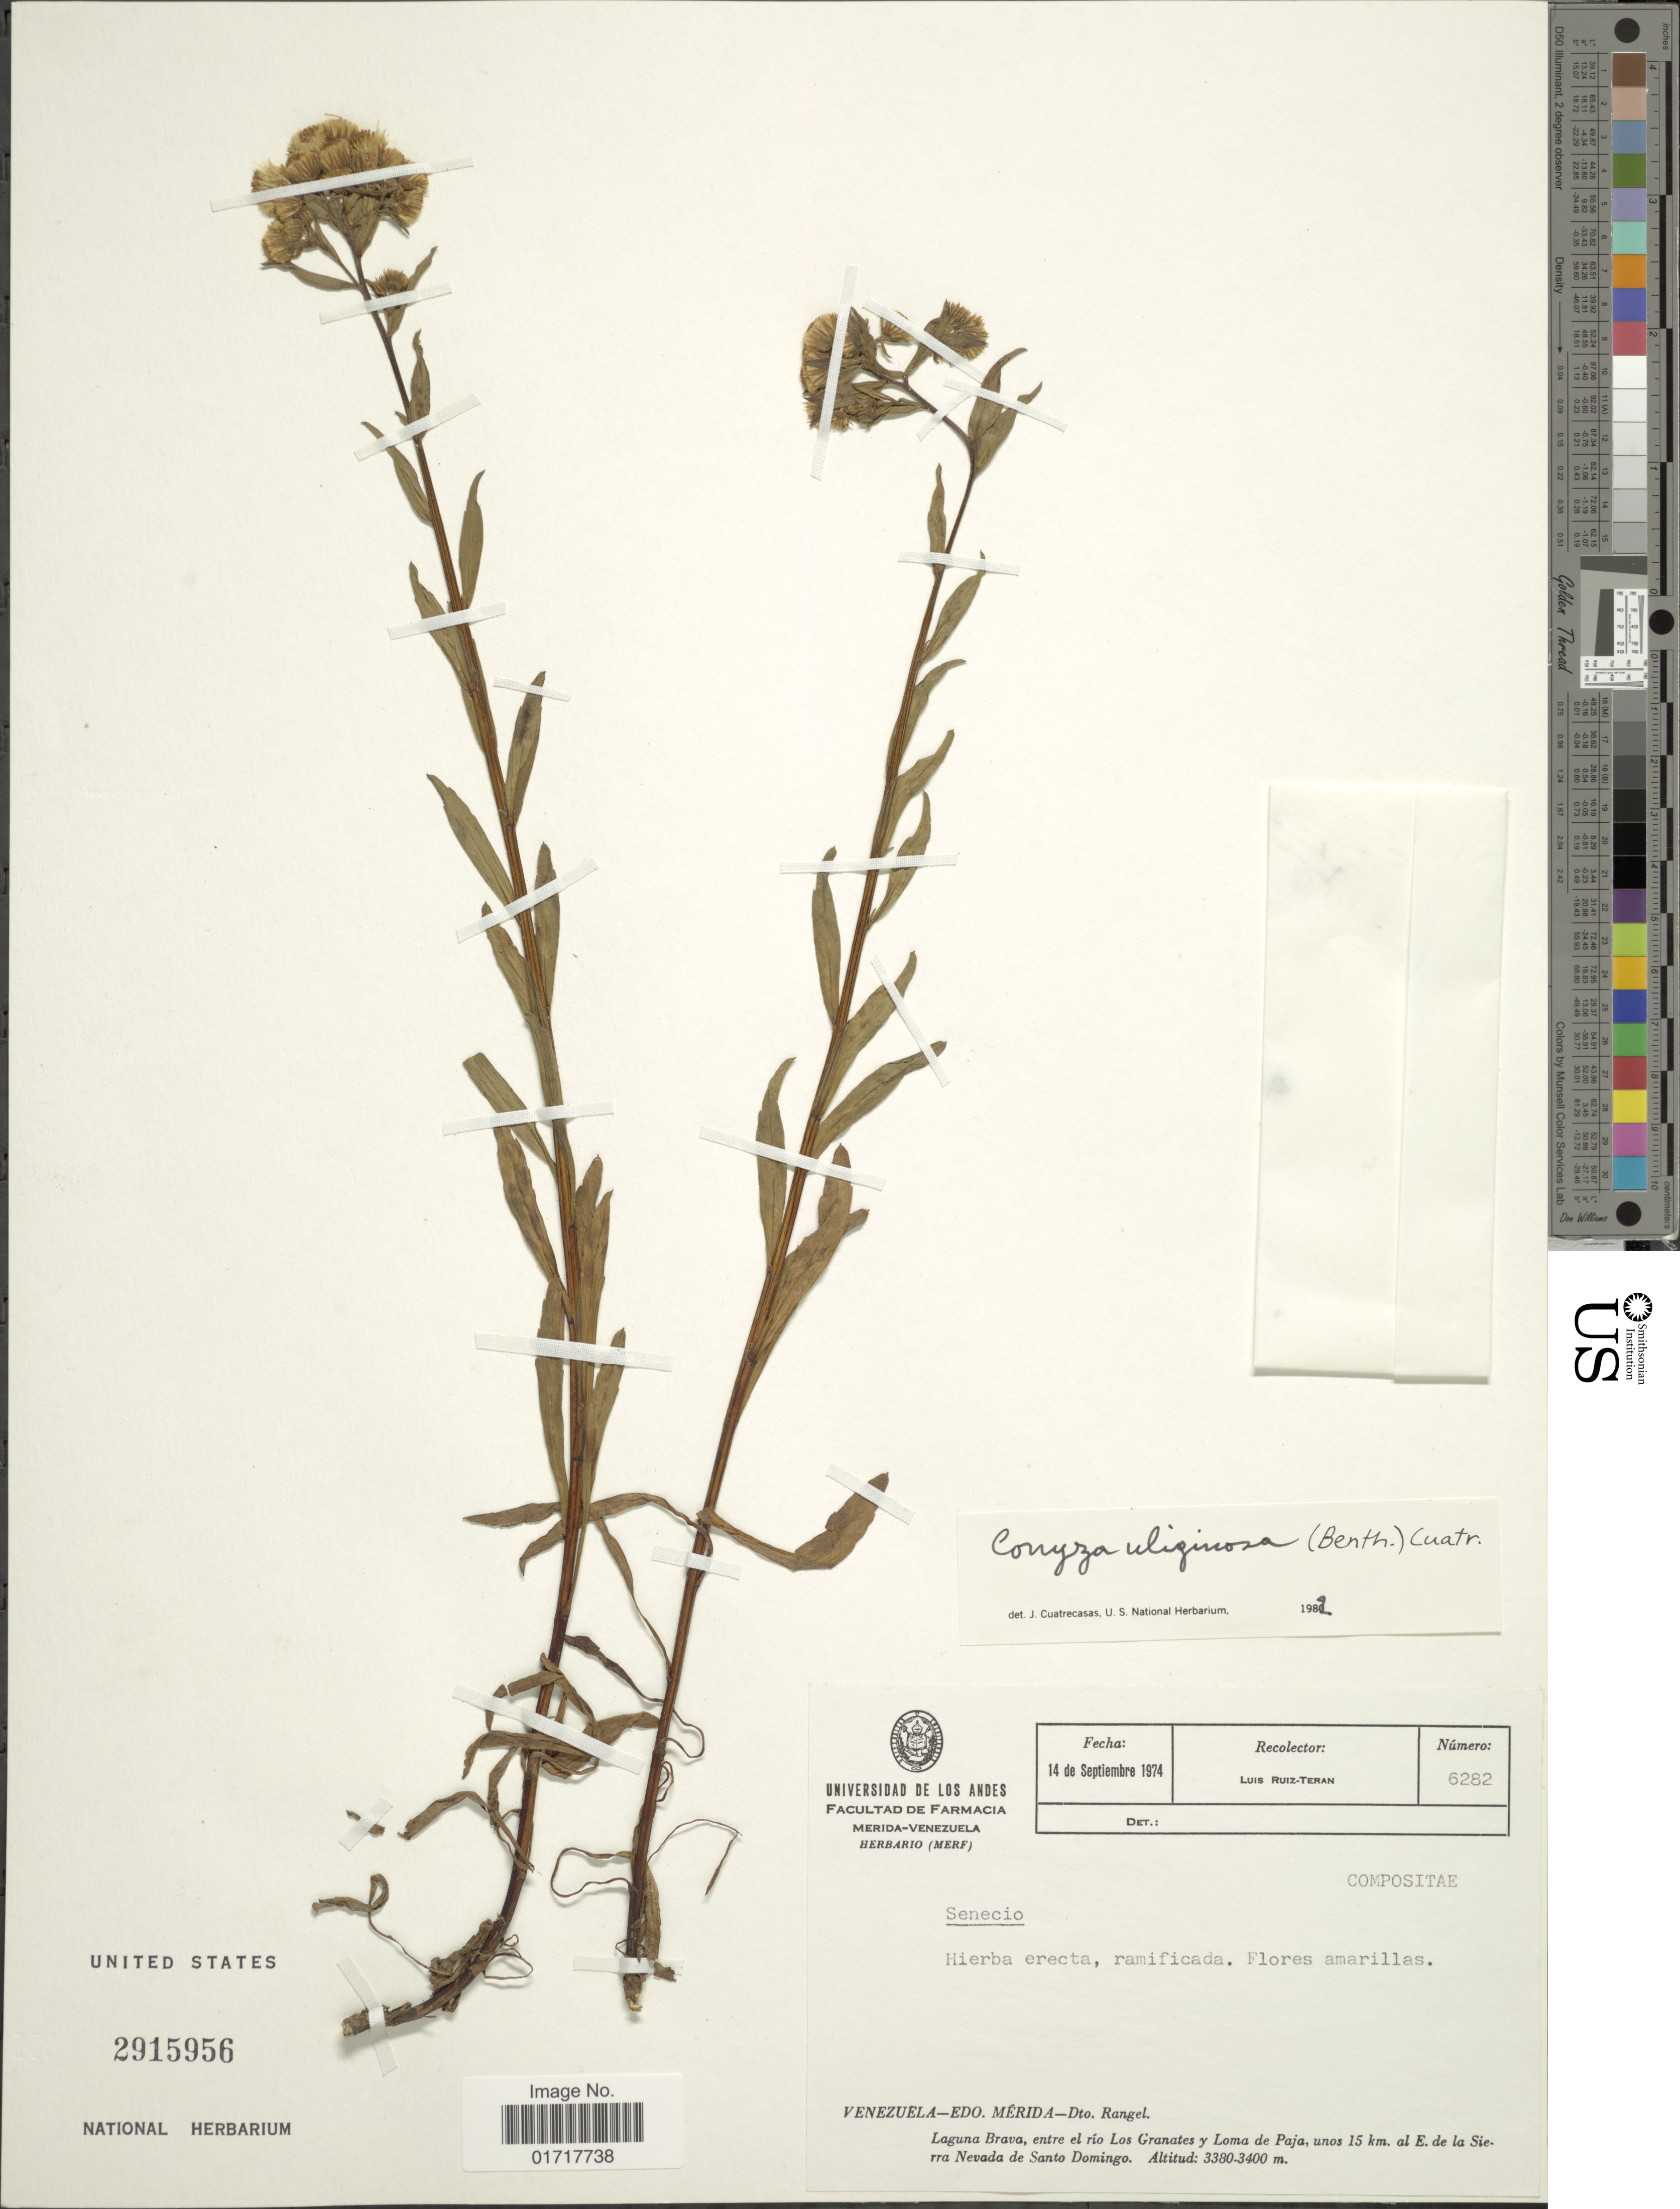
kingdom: Plantae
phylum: Tracheophyta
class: Magnoliopsida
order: Asterales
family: Asteraceae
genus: Conyza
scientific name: Conyza uliginosa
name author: (Benth.) Cuatrec.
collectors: L. E. Ruíz-Terán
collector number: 6282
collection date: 1974-09-14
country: Venezuela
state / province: Mérida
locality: Venezuela -Edo. Merida-Dto. Rangel. Laguna Brava, entre el rio Los Granates y Loma de Paja, unos 15 km. al E. de la Sierra Nevada de Santo Domingo.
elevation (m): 3380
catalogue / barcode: US 2915956